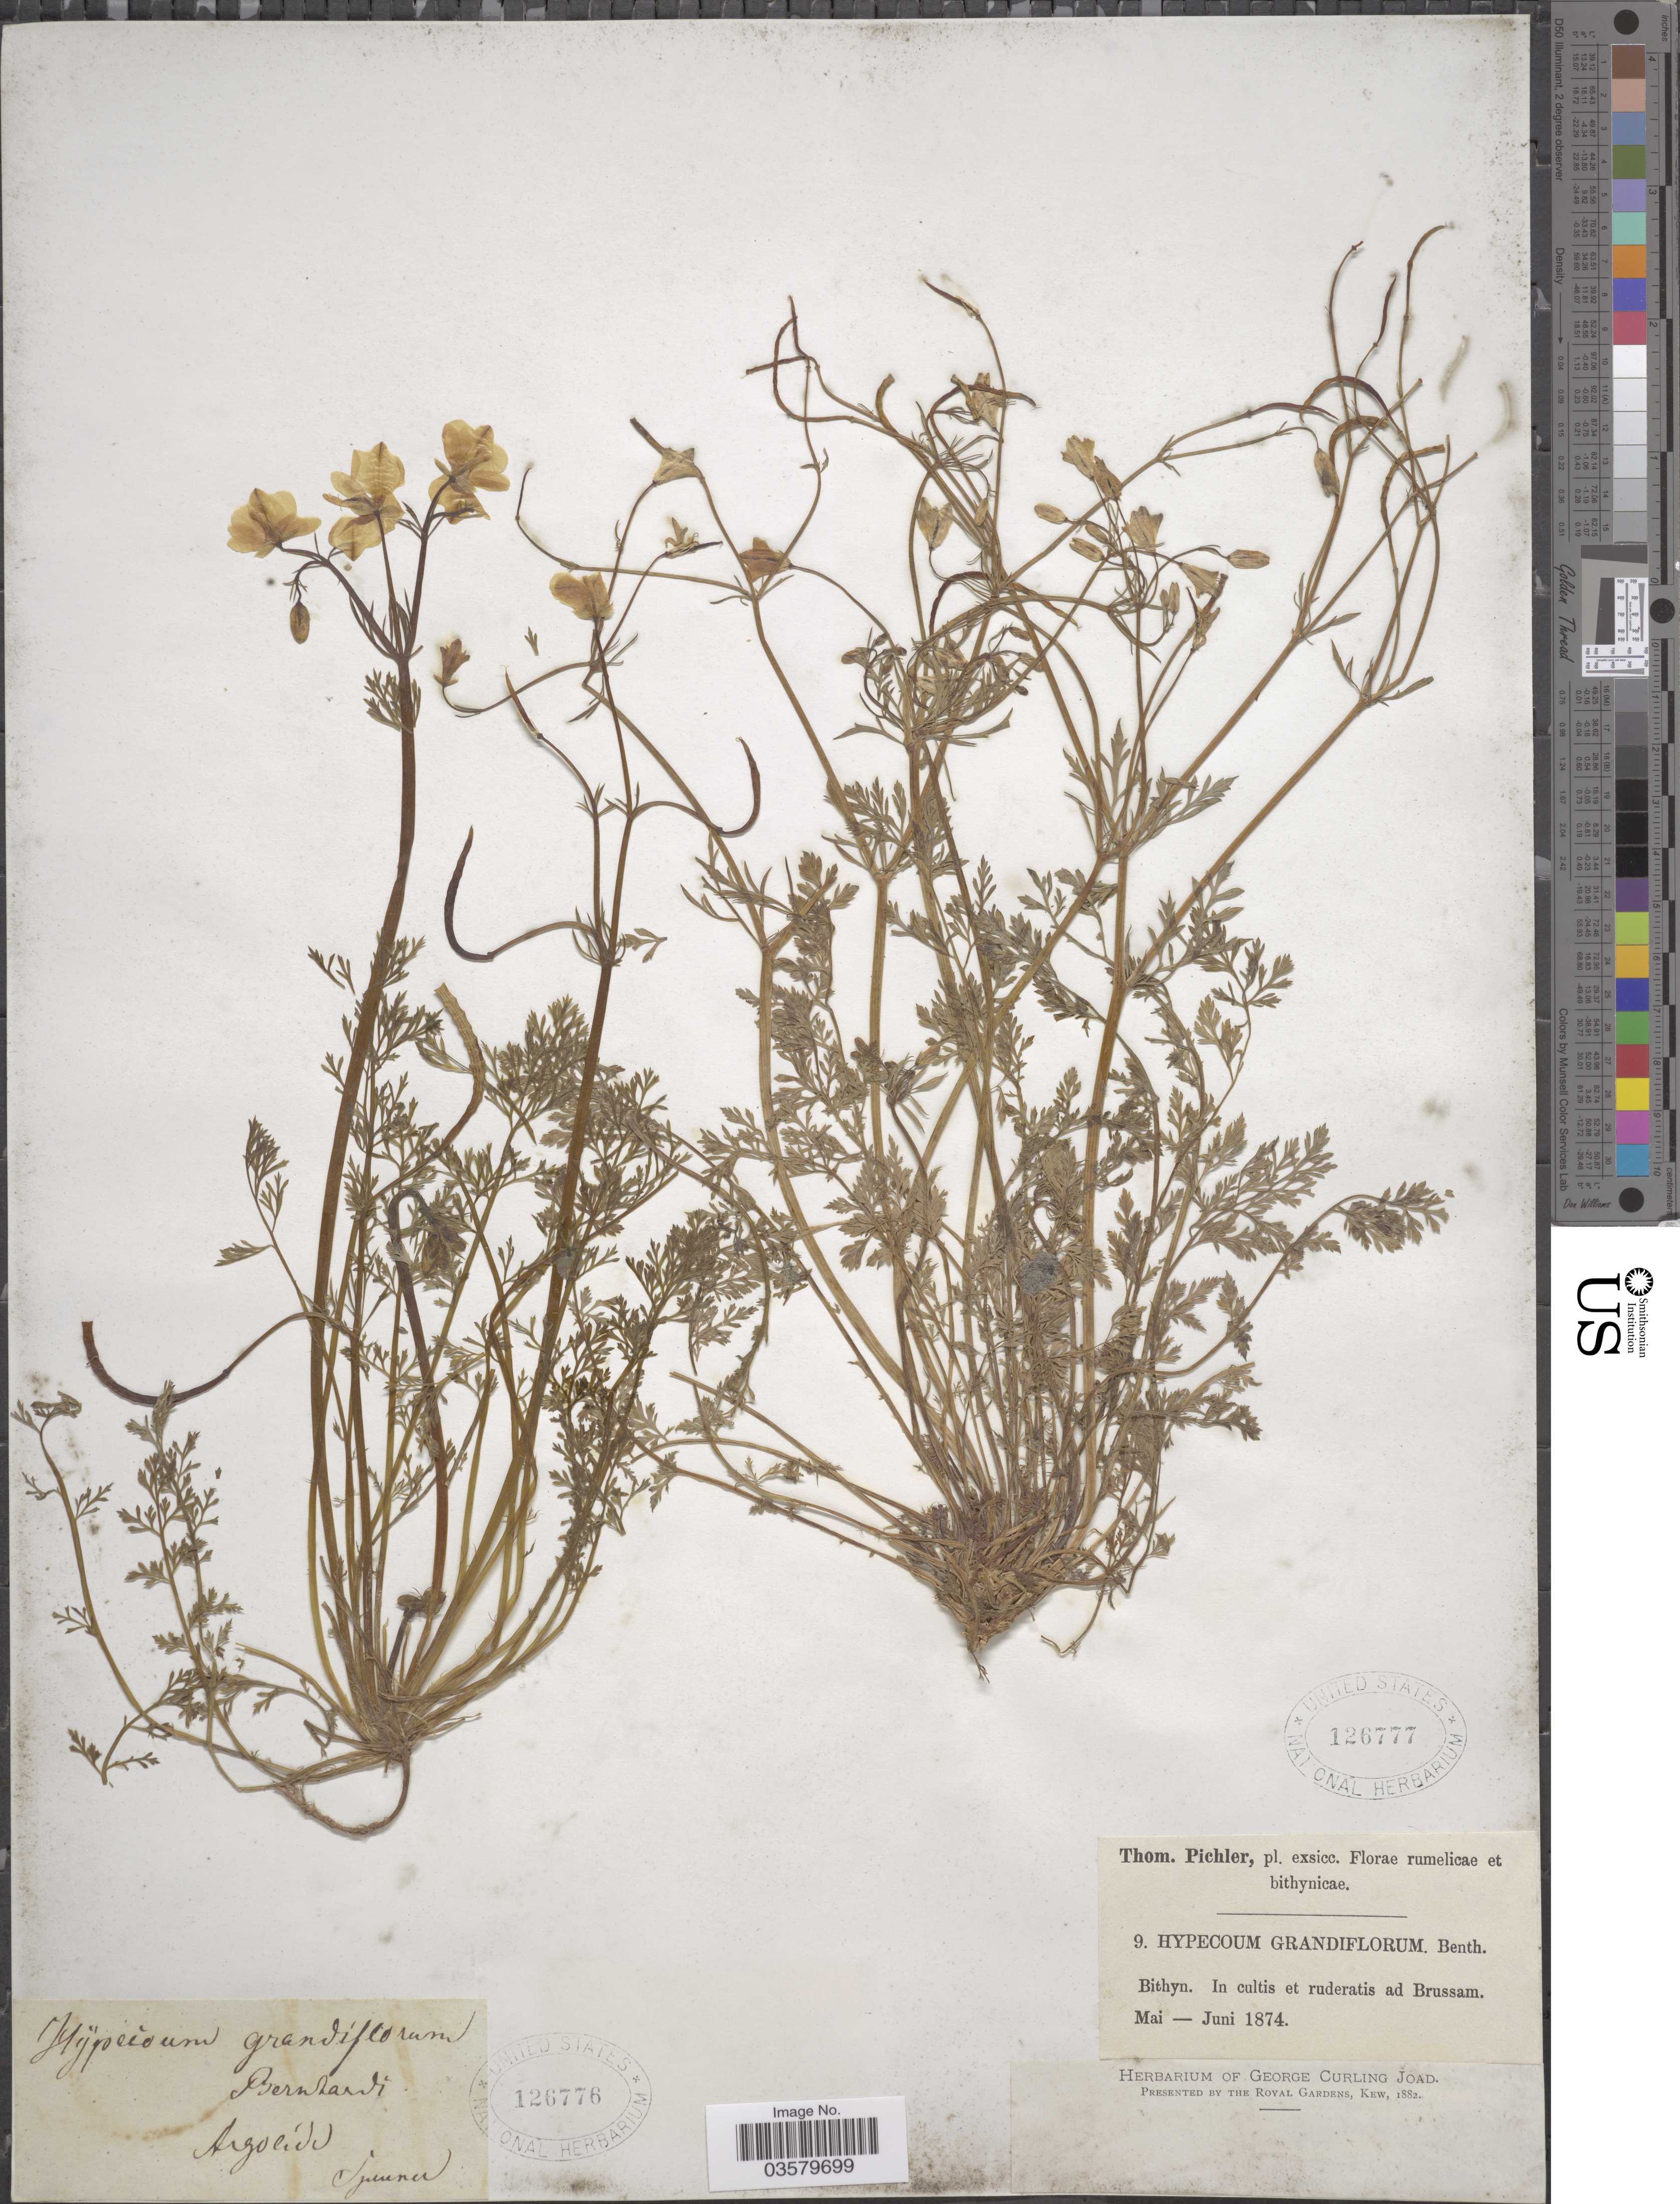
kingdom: Plantae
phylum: Tracheophyta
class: Magnoliopsida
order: Ranunculales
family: Papaveraceae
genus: Hypecoum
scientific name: Hypecoum grandiflorum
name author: Benth.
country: Greece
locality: Argolida.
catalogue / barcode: US 126776